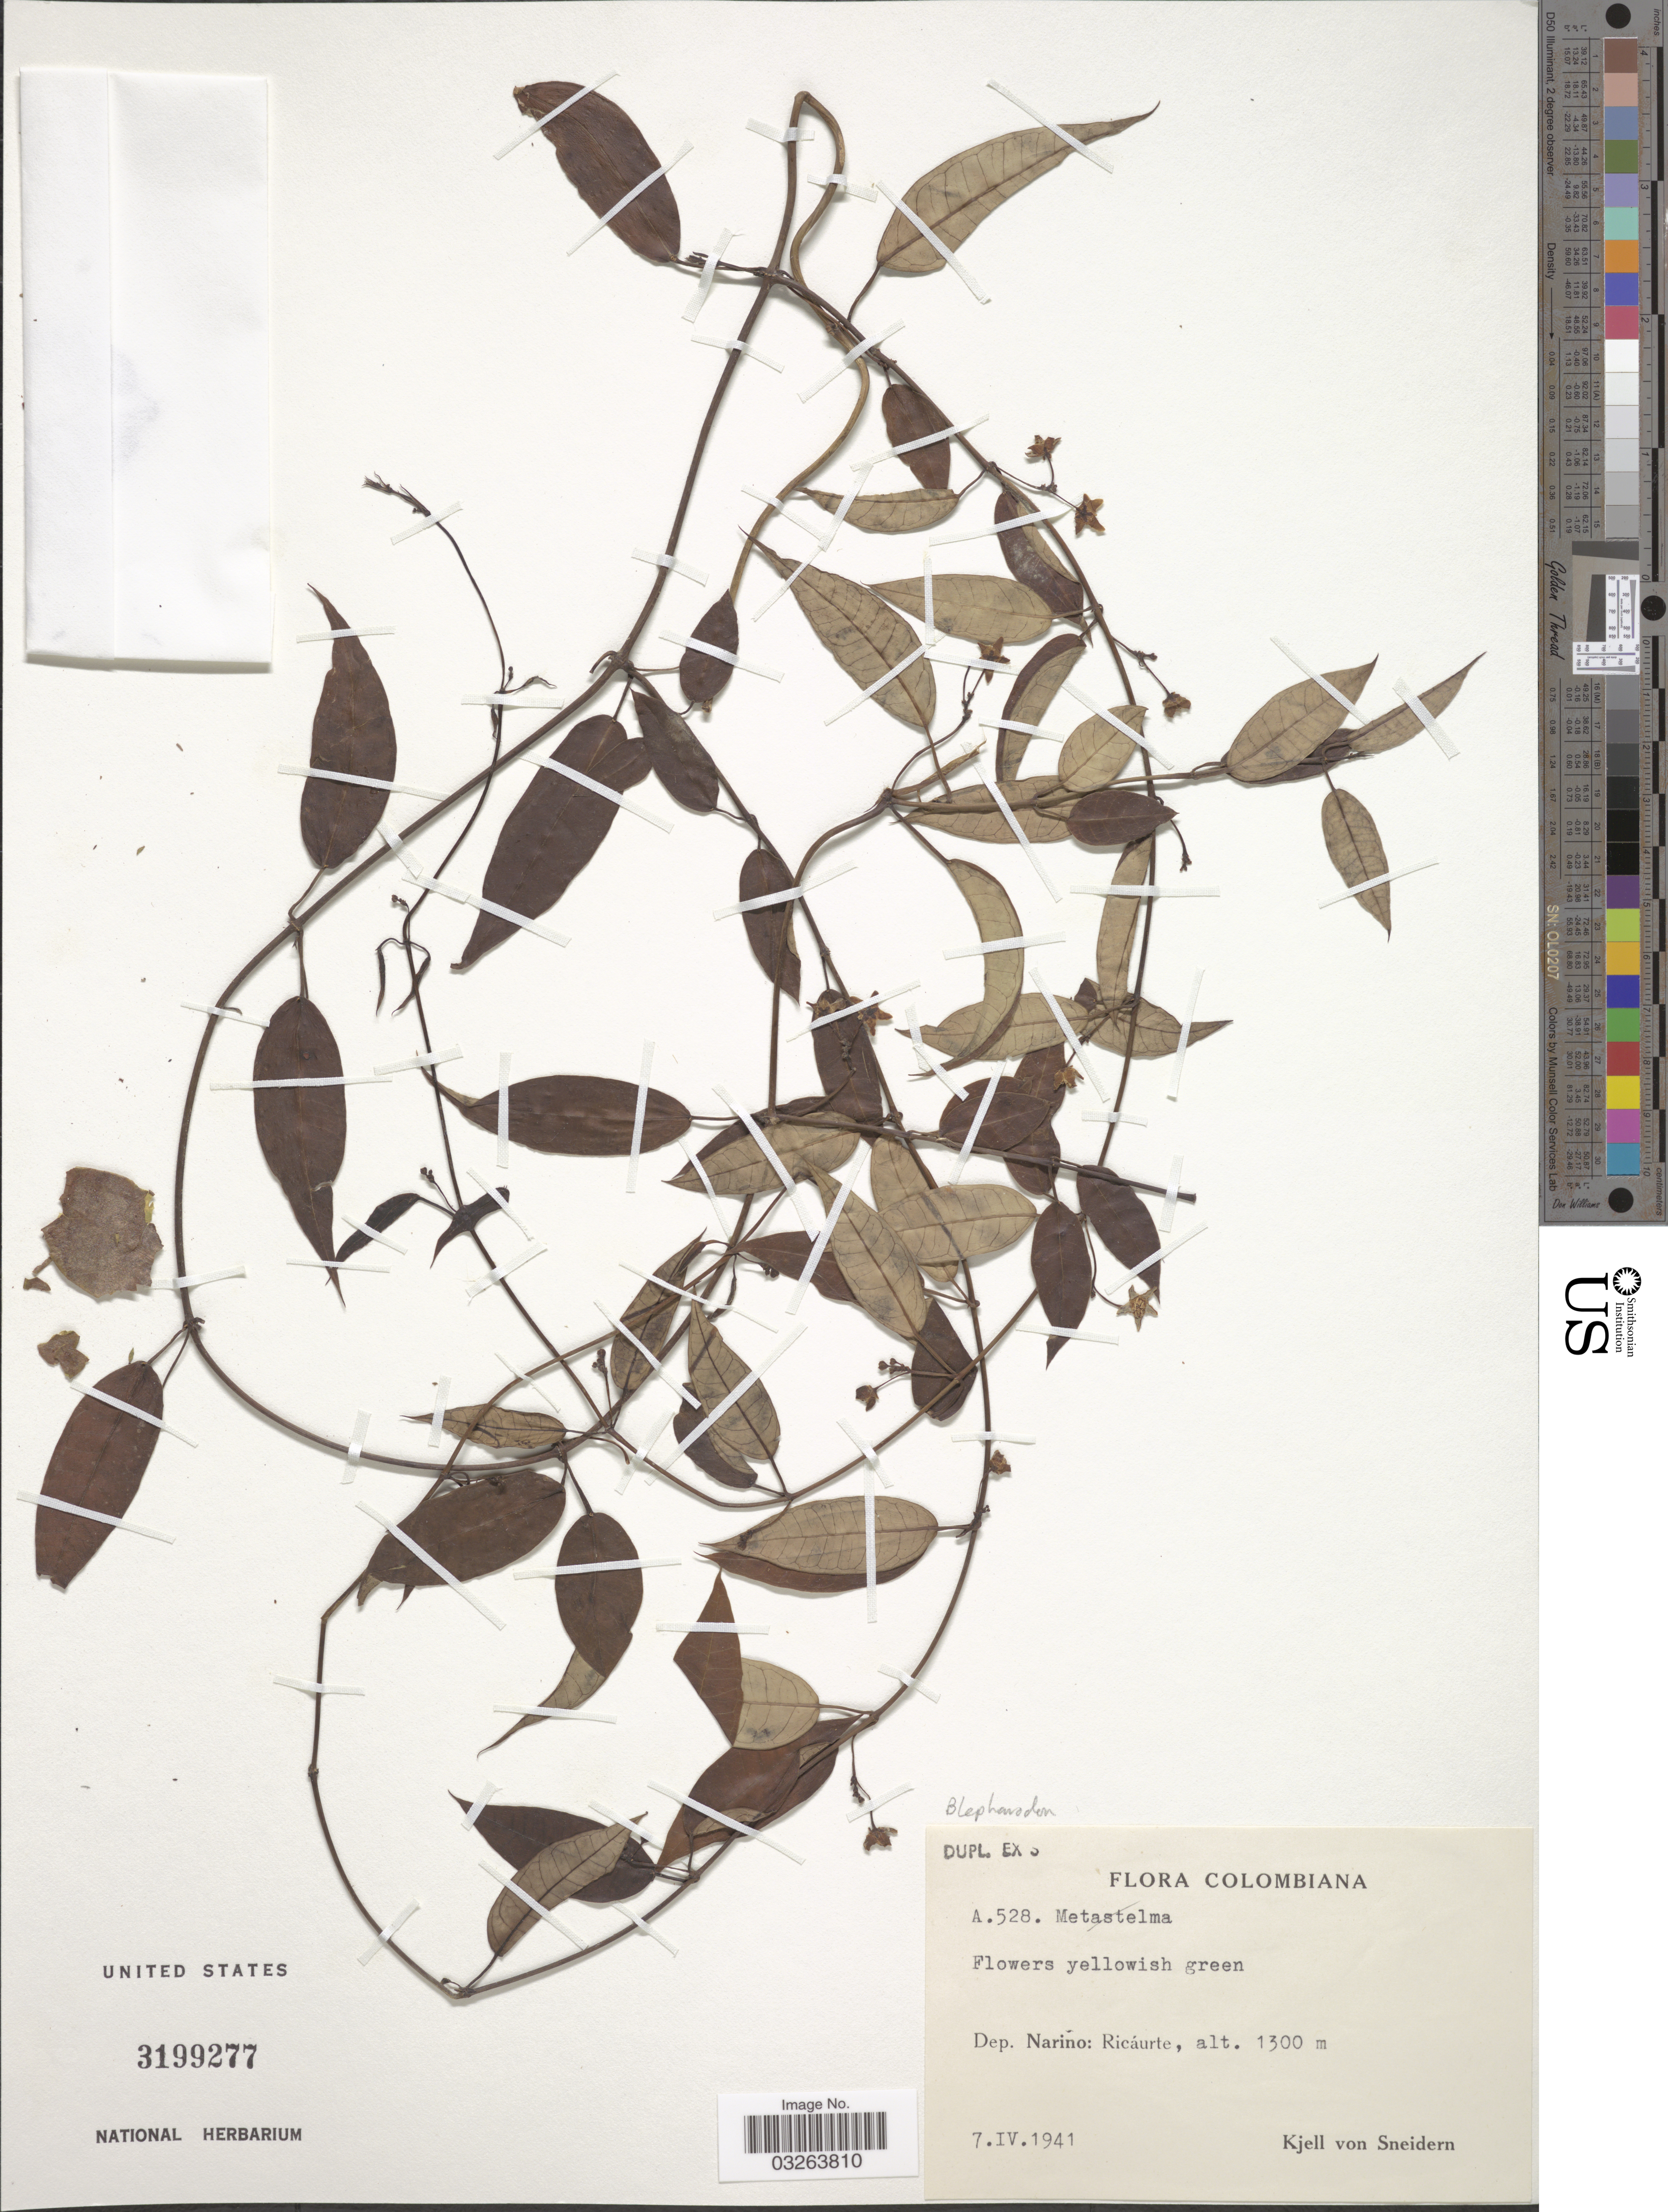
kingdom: Plantae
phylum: Tracheophyta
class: Magnoliopsida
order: Gentianales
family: Apocynaceae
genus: Blepharodon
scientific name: Blepharodon sp.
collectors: K. von Sneidern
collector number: A528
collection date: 1941-04-07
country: Colombia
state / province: Nariño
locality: Dep. Narino: Ricáurte.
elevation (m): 1300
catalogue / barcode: US 3199277